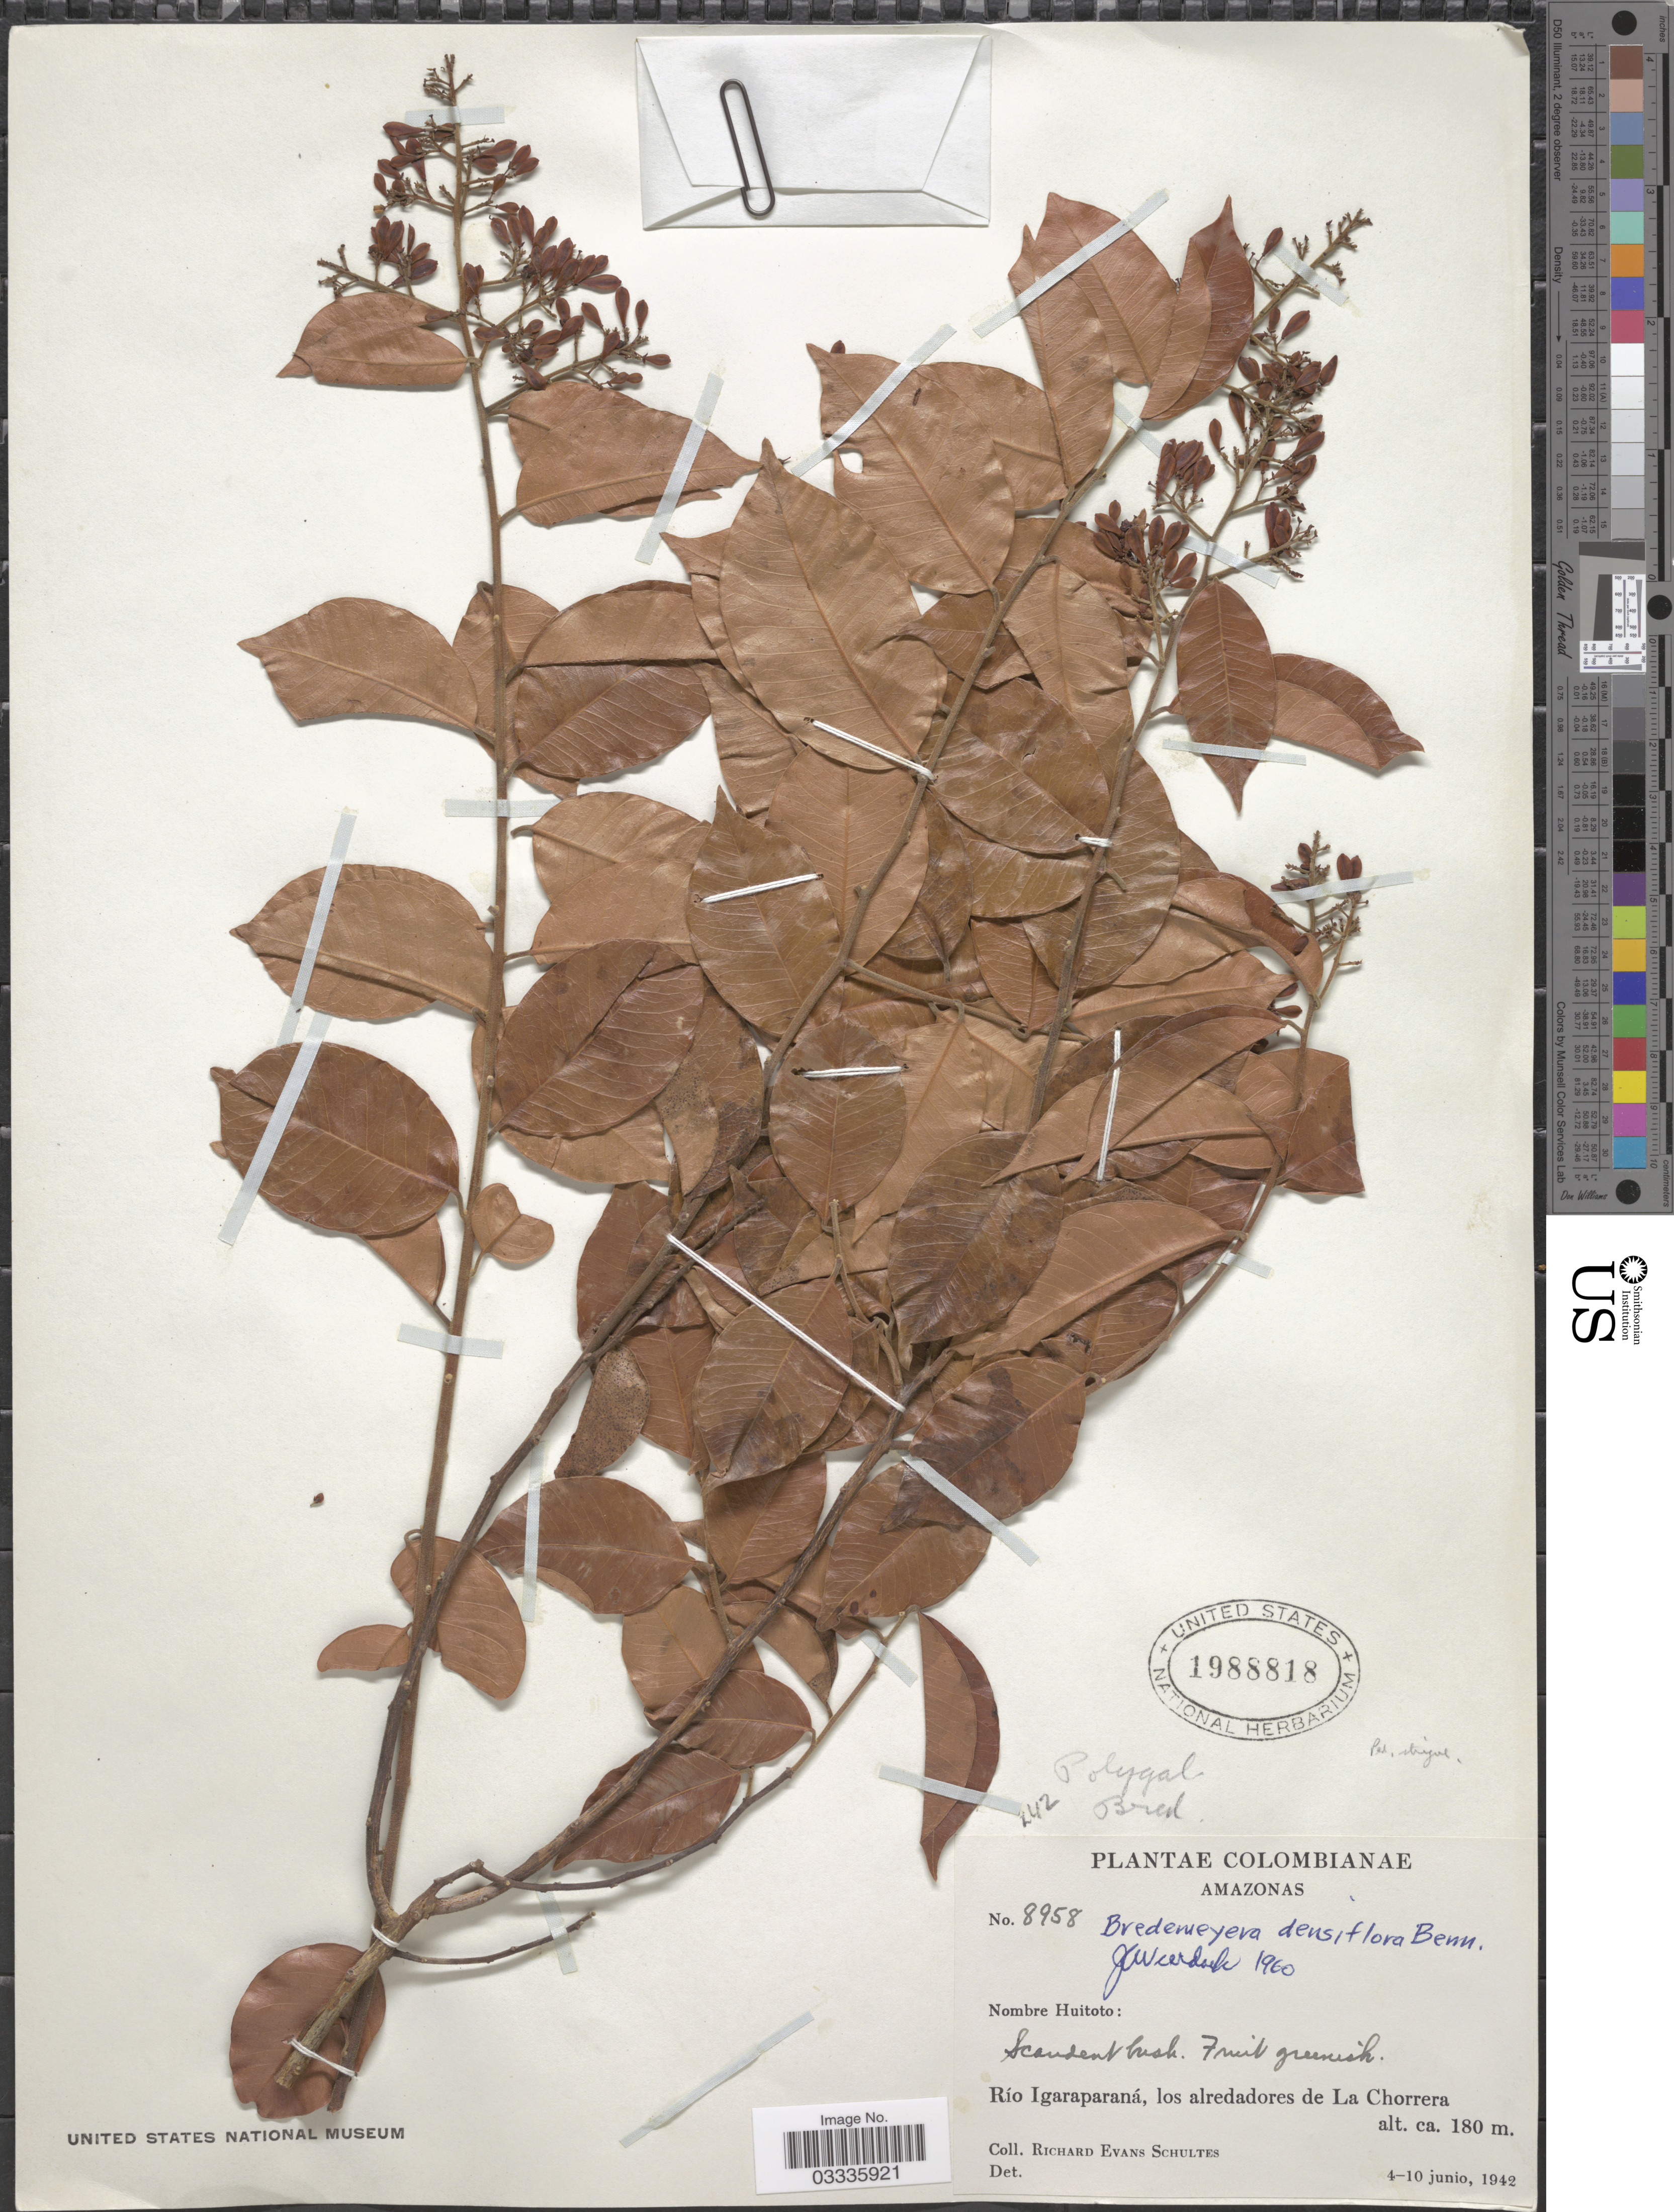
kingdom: Plantae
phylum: Tracheophyta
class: Magnoliopsida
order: Fabales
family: Polygalaceae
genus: Bredemeyera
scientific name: Bredemeyera densiflora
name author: A.W. Benn.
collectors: R. E. Schultes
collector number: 8958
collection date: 1942-06-04/1942-06-10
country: Colombia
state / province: Amazônas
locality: Río Igaraparaná, los alredadores de La Chorrera.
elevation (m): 180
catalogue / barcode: US 1988818